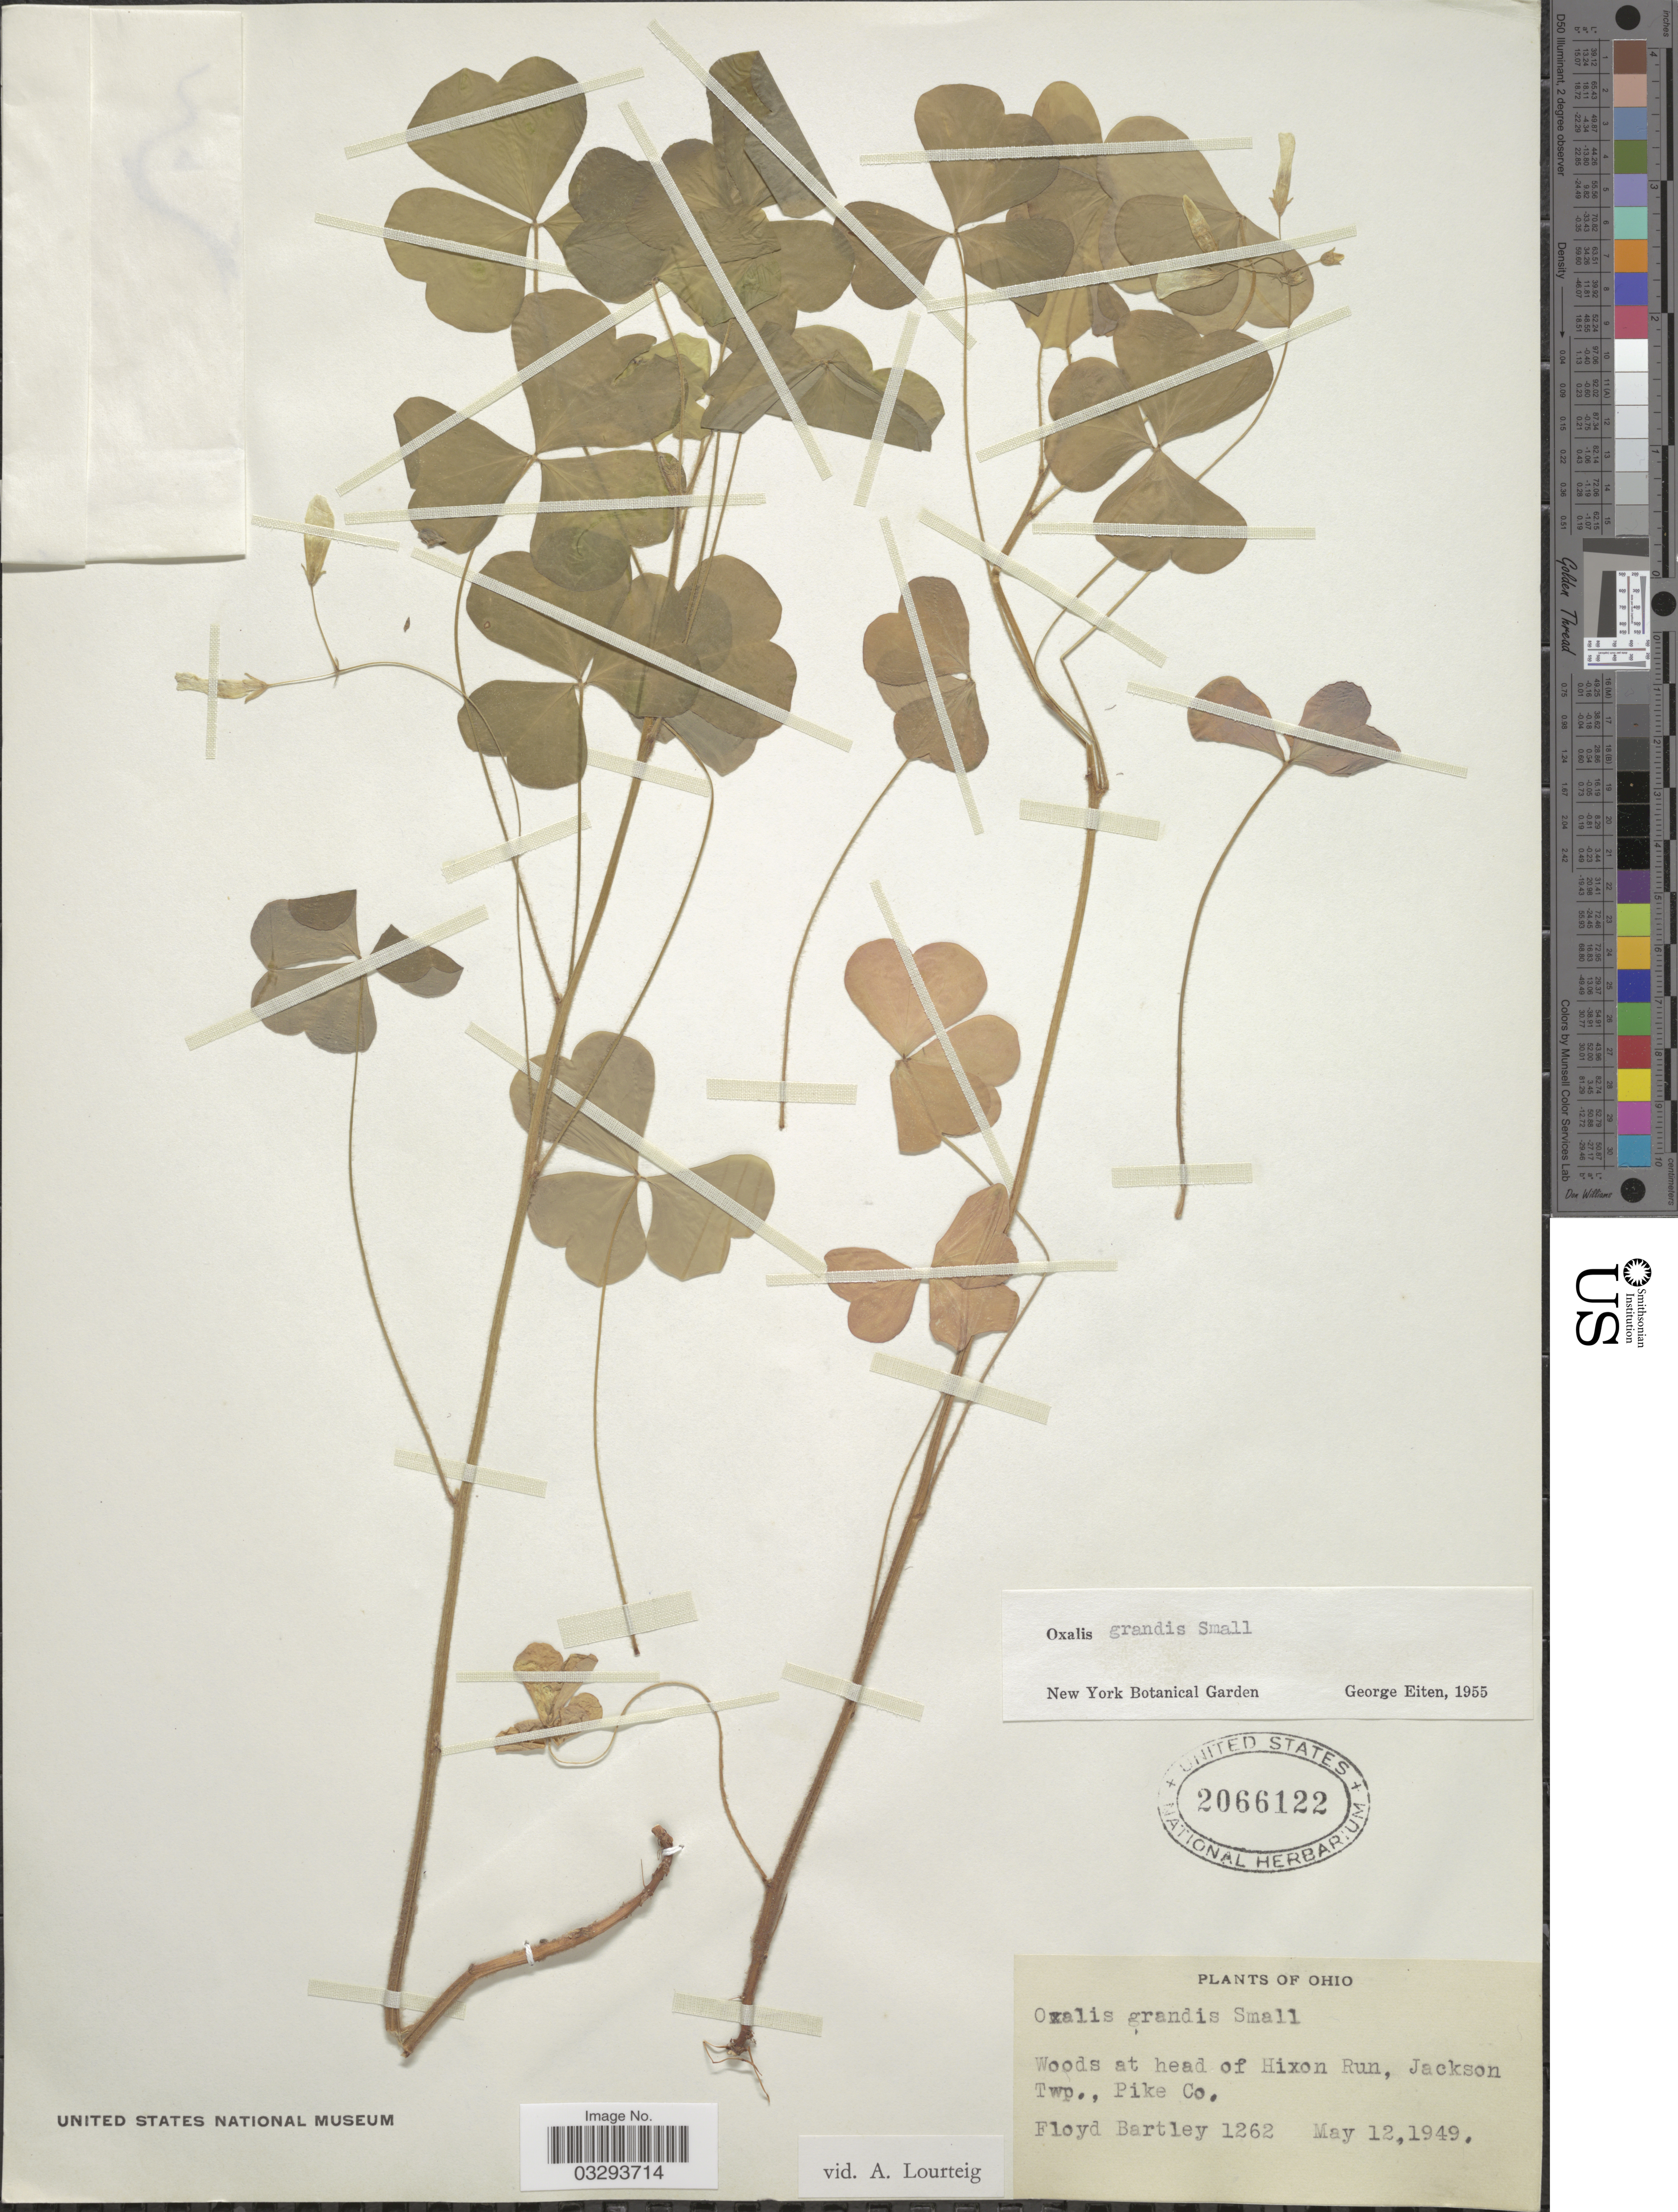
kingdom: Plantae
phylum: Tracheophyta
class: Magnoliopsida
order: Oxalidales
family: Oxalidaceae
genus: Oxalis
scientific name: Oxalis grandis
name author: Small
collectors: F. Bartley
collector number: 1262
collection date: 1949-05-12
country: United States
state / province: Ohio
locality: Woods at head of Hixon Run, Jackson Twp., Pike Co.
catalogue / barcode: US 2066122